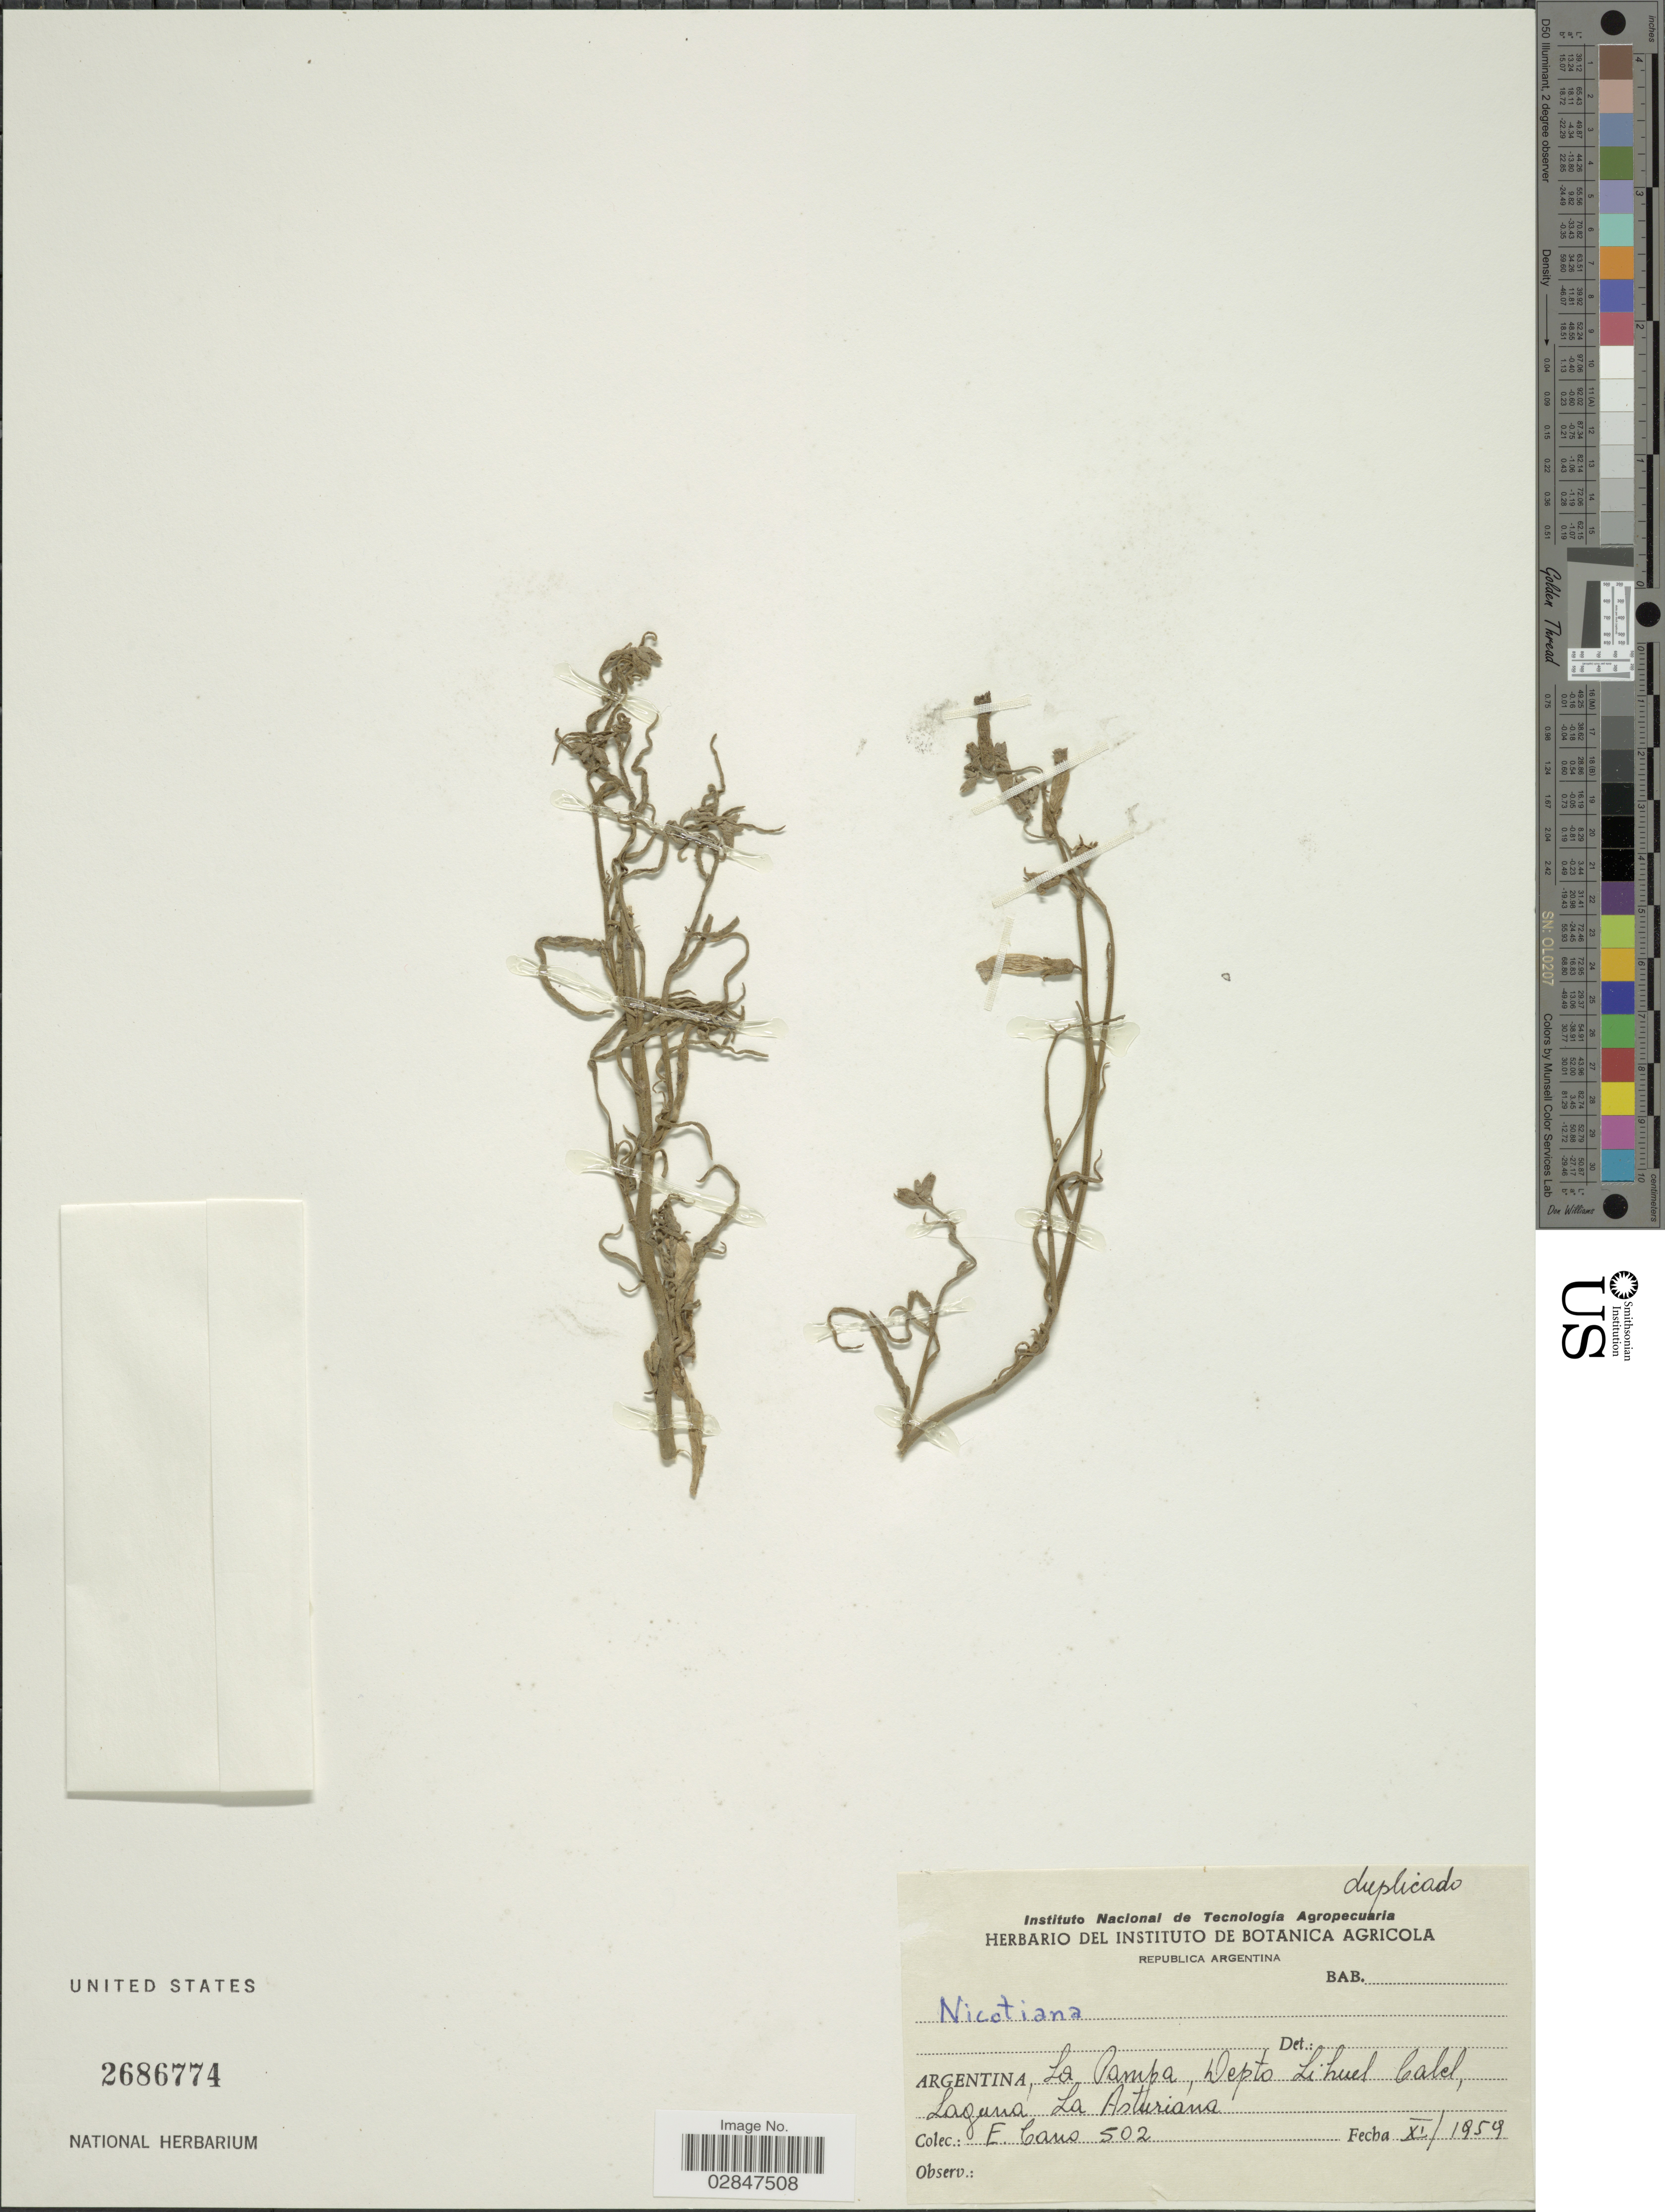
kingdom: Plantae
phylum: Tracheophyta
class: Magnoliopsida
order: Solanales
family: Solanaceae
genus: Nicotiana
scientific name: Nicotiana sp.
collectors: E. Cano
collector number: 502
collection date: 1959-11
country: Argentina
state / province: La Pampa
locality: La Pampa, Depto. Lihuel Calel, Laguna La Asturiana.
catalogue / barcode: US 2686774